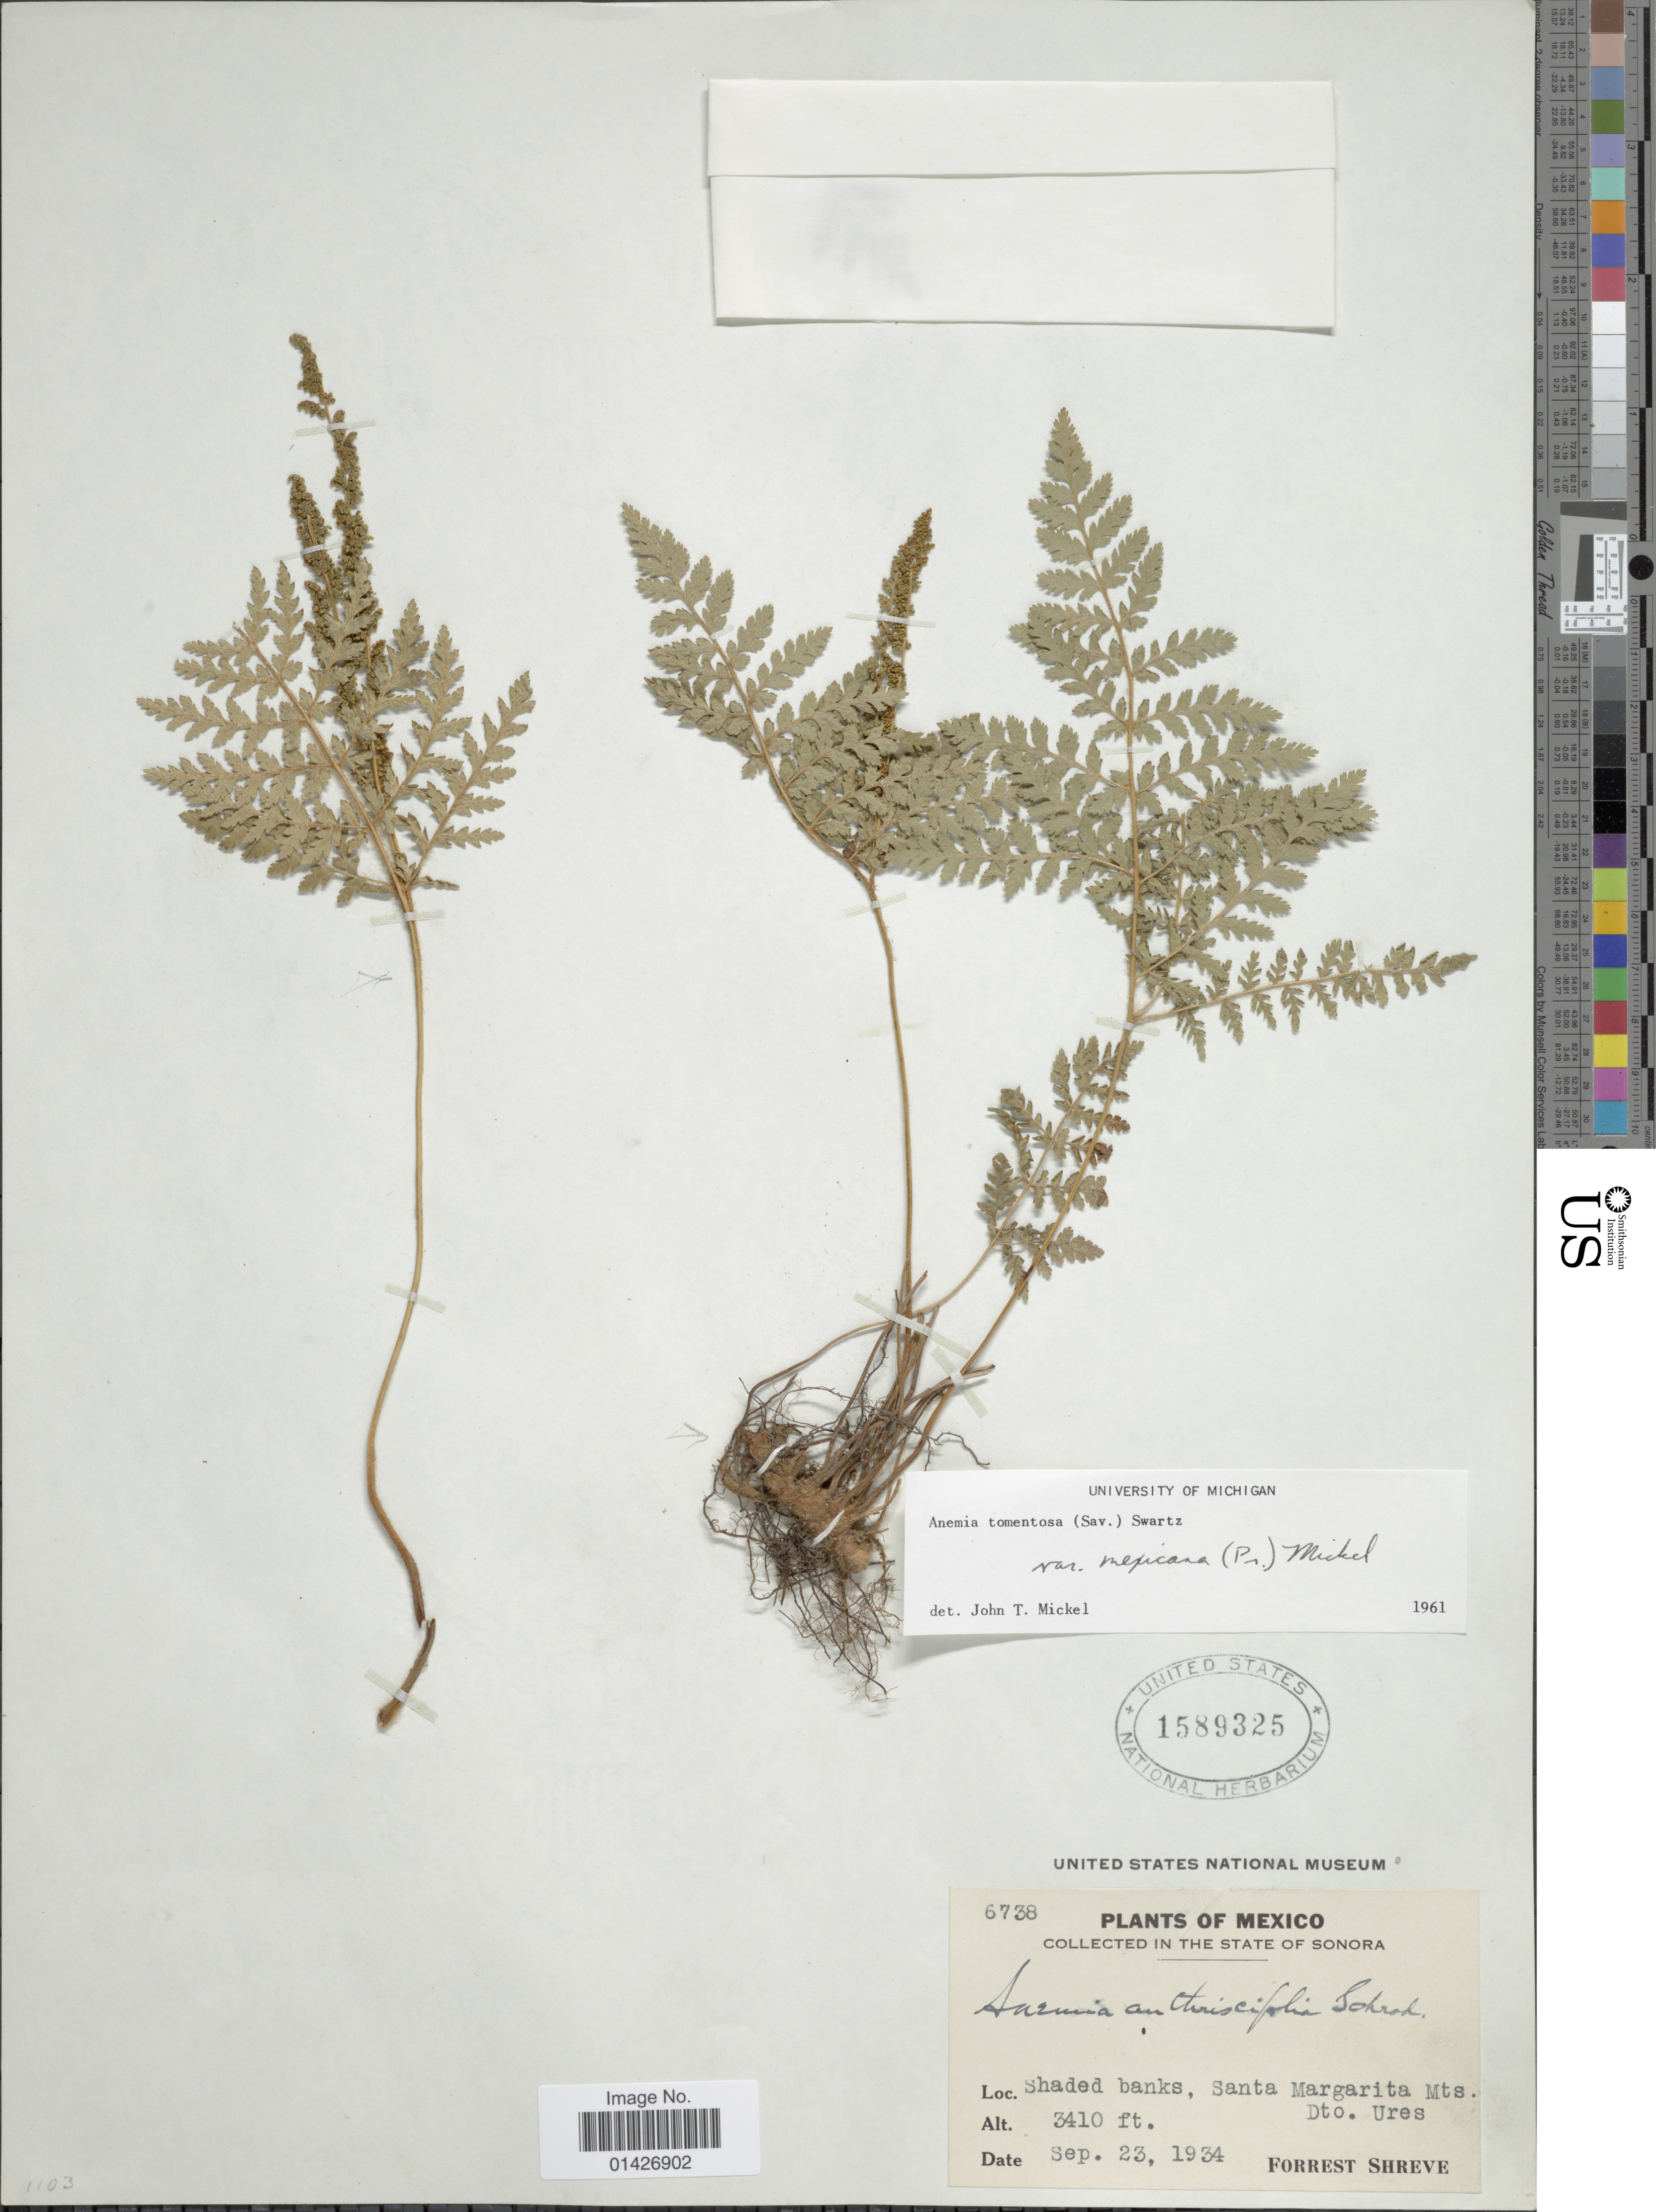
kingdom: Plantae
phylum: Tracheophyta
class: Polypodiopsida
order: Schizaeales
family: Anemiaceae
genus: Anemia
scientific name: Anemia tomentosa var. mexicana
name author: (C. Presl) Mickel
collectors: F. Shreve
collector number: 6738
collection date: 1934-09-23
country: Mexico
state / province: Sonora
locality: Shaded banks, Santa Margarita Mts. Dto Ures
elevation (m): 1039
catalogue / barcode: US 1589325